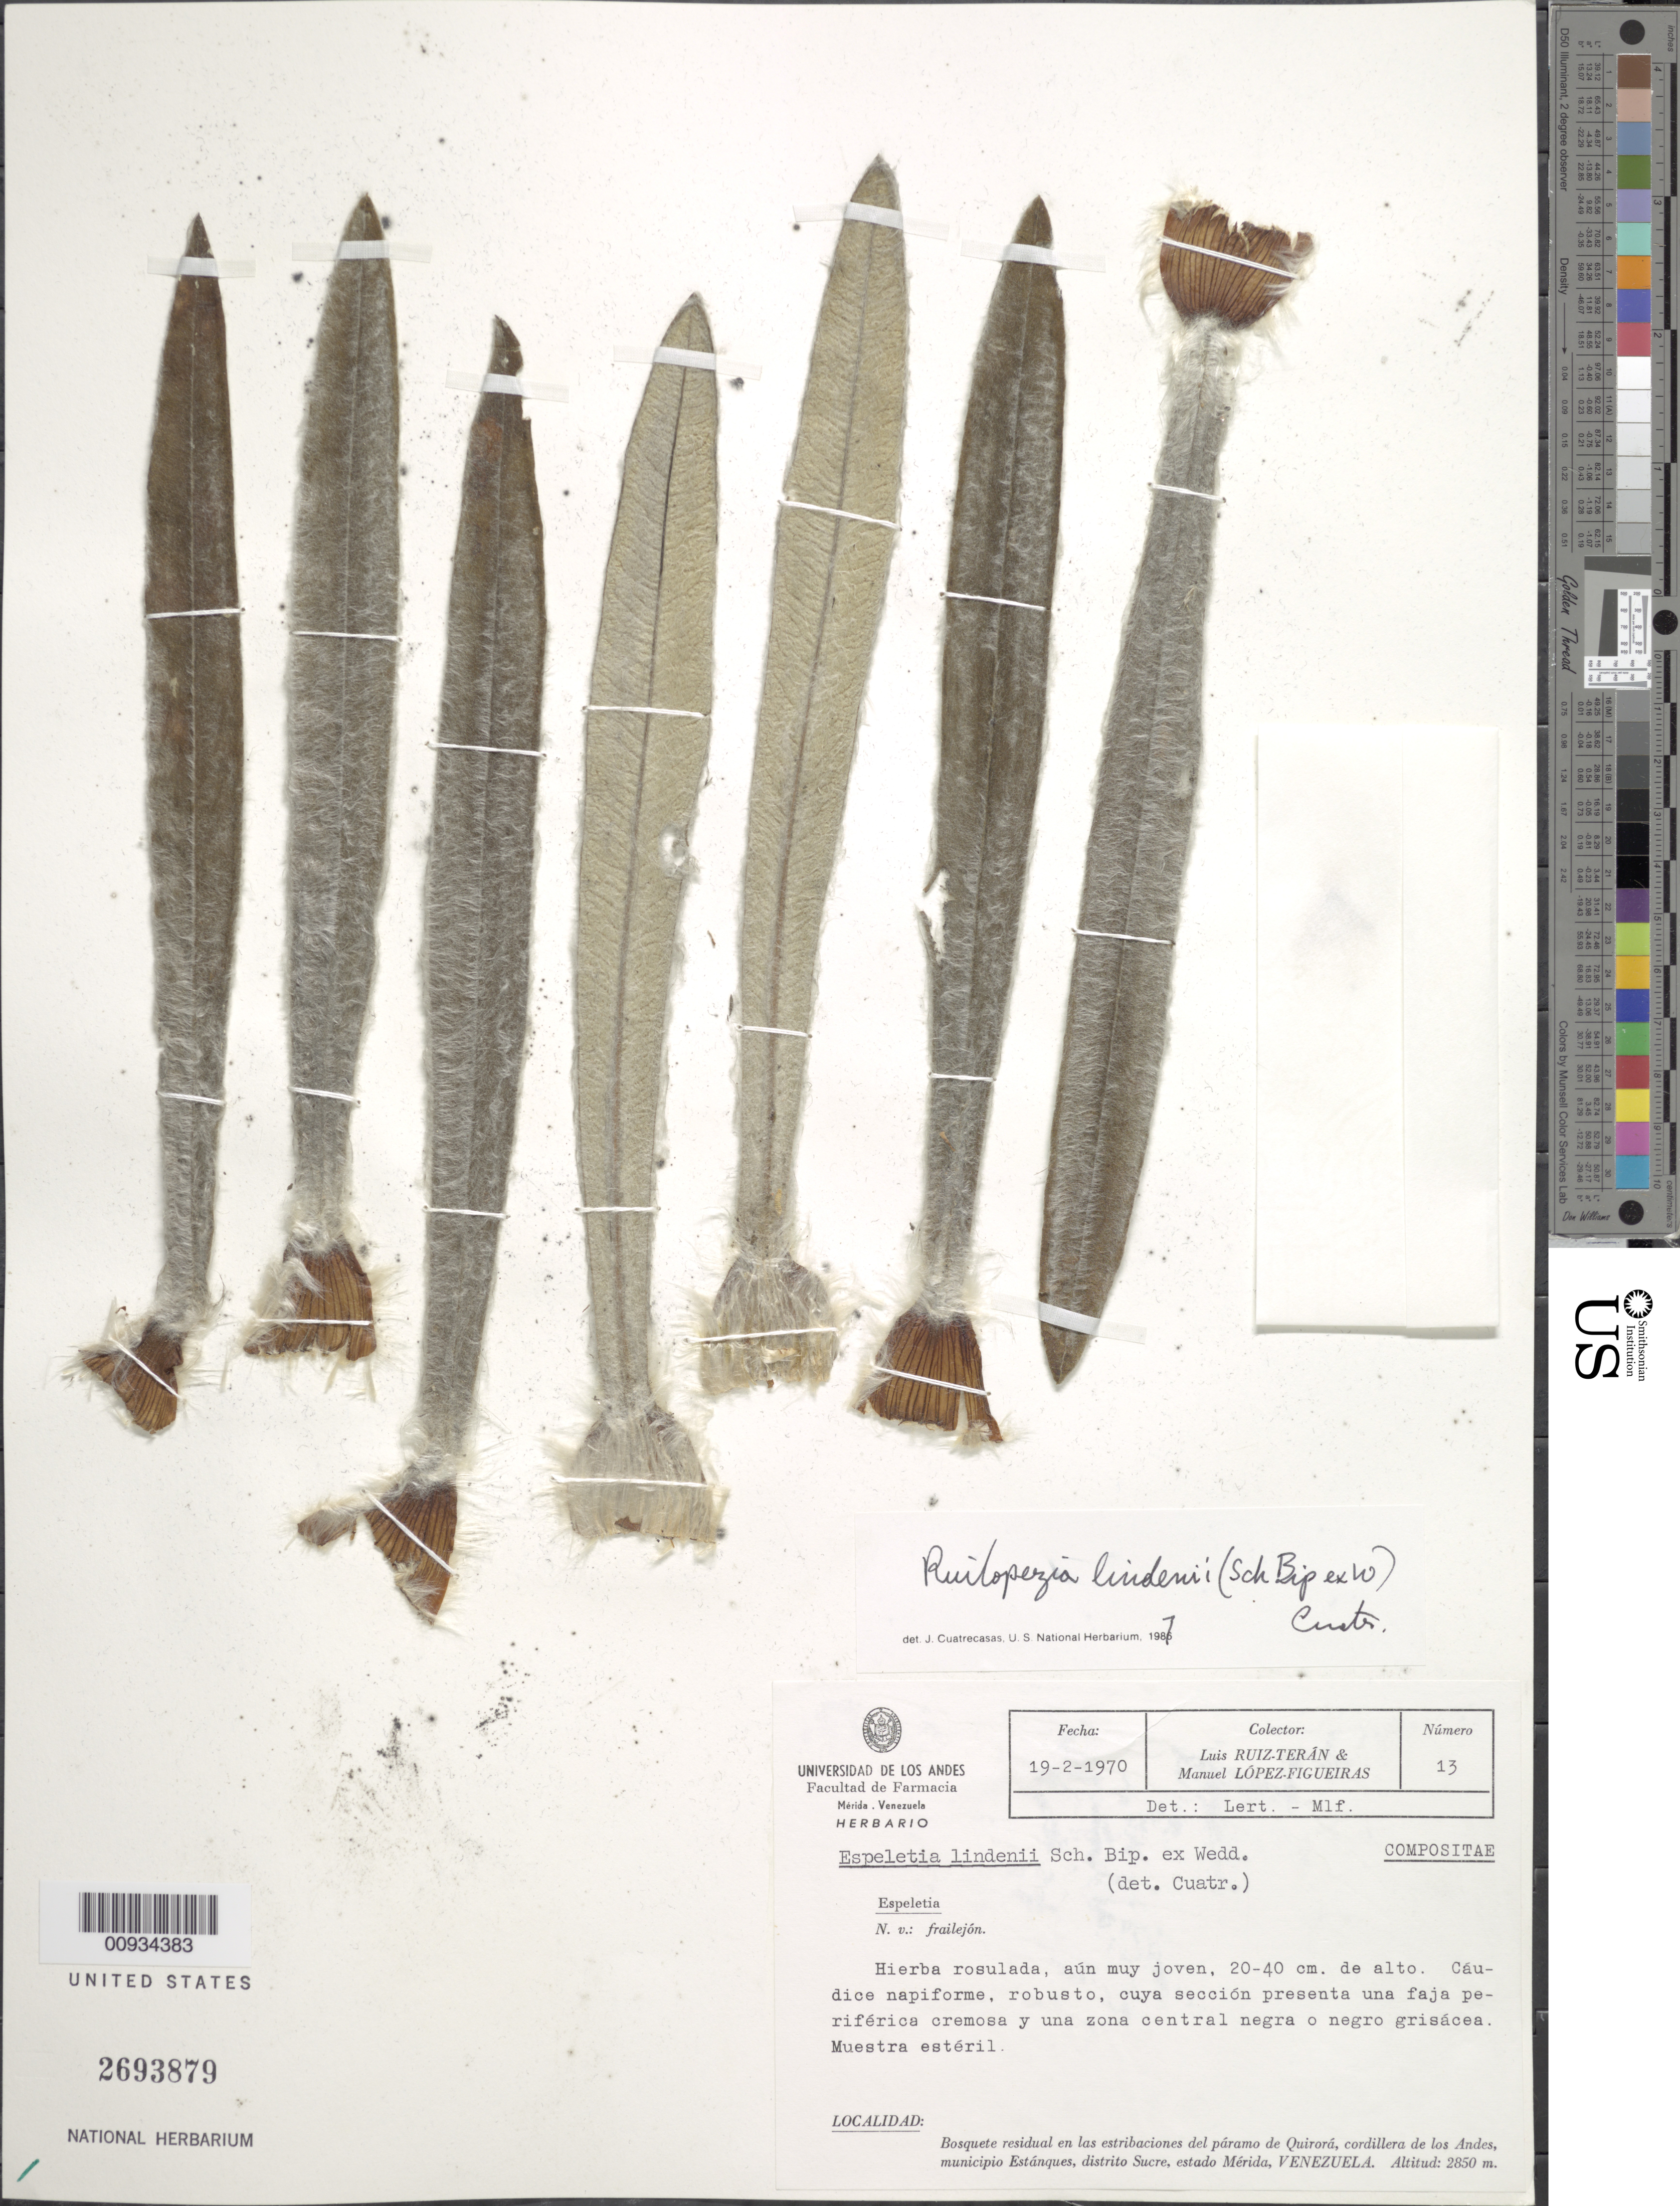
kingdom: Plantae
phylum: Tracheophyta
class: Magnoliopsida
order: Asterales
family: Asteraceae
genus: Ruilopezia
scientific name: Ruilopezia lindenii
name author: (Sch. Bip. ex Wedd.) Cuatrec.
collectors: L. E. Ruíz-Terán & M. López Figueiras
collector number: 13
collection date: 1970-02-19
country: Venezuela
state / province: Mérida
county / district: Sucre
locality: Bosquete rsidual en las estribaciones del páramo de Quirorá, cordillera de los Andes, municipio Estánques.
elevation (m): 2850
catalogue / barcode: US 2693879